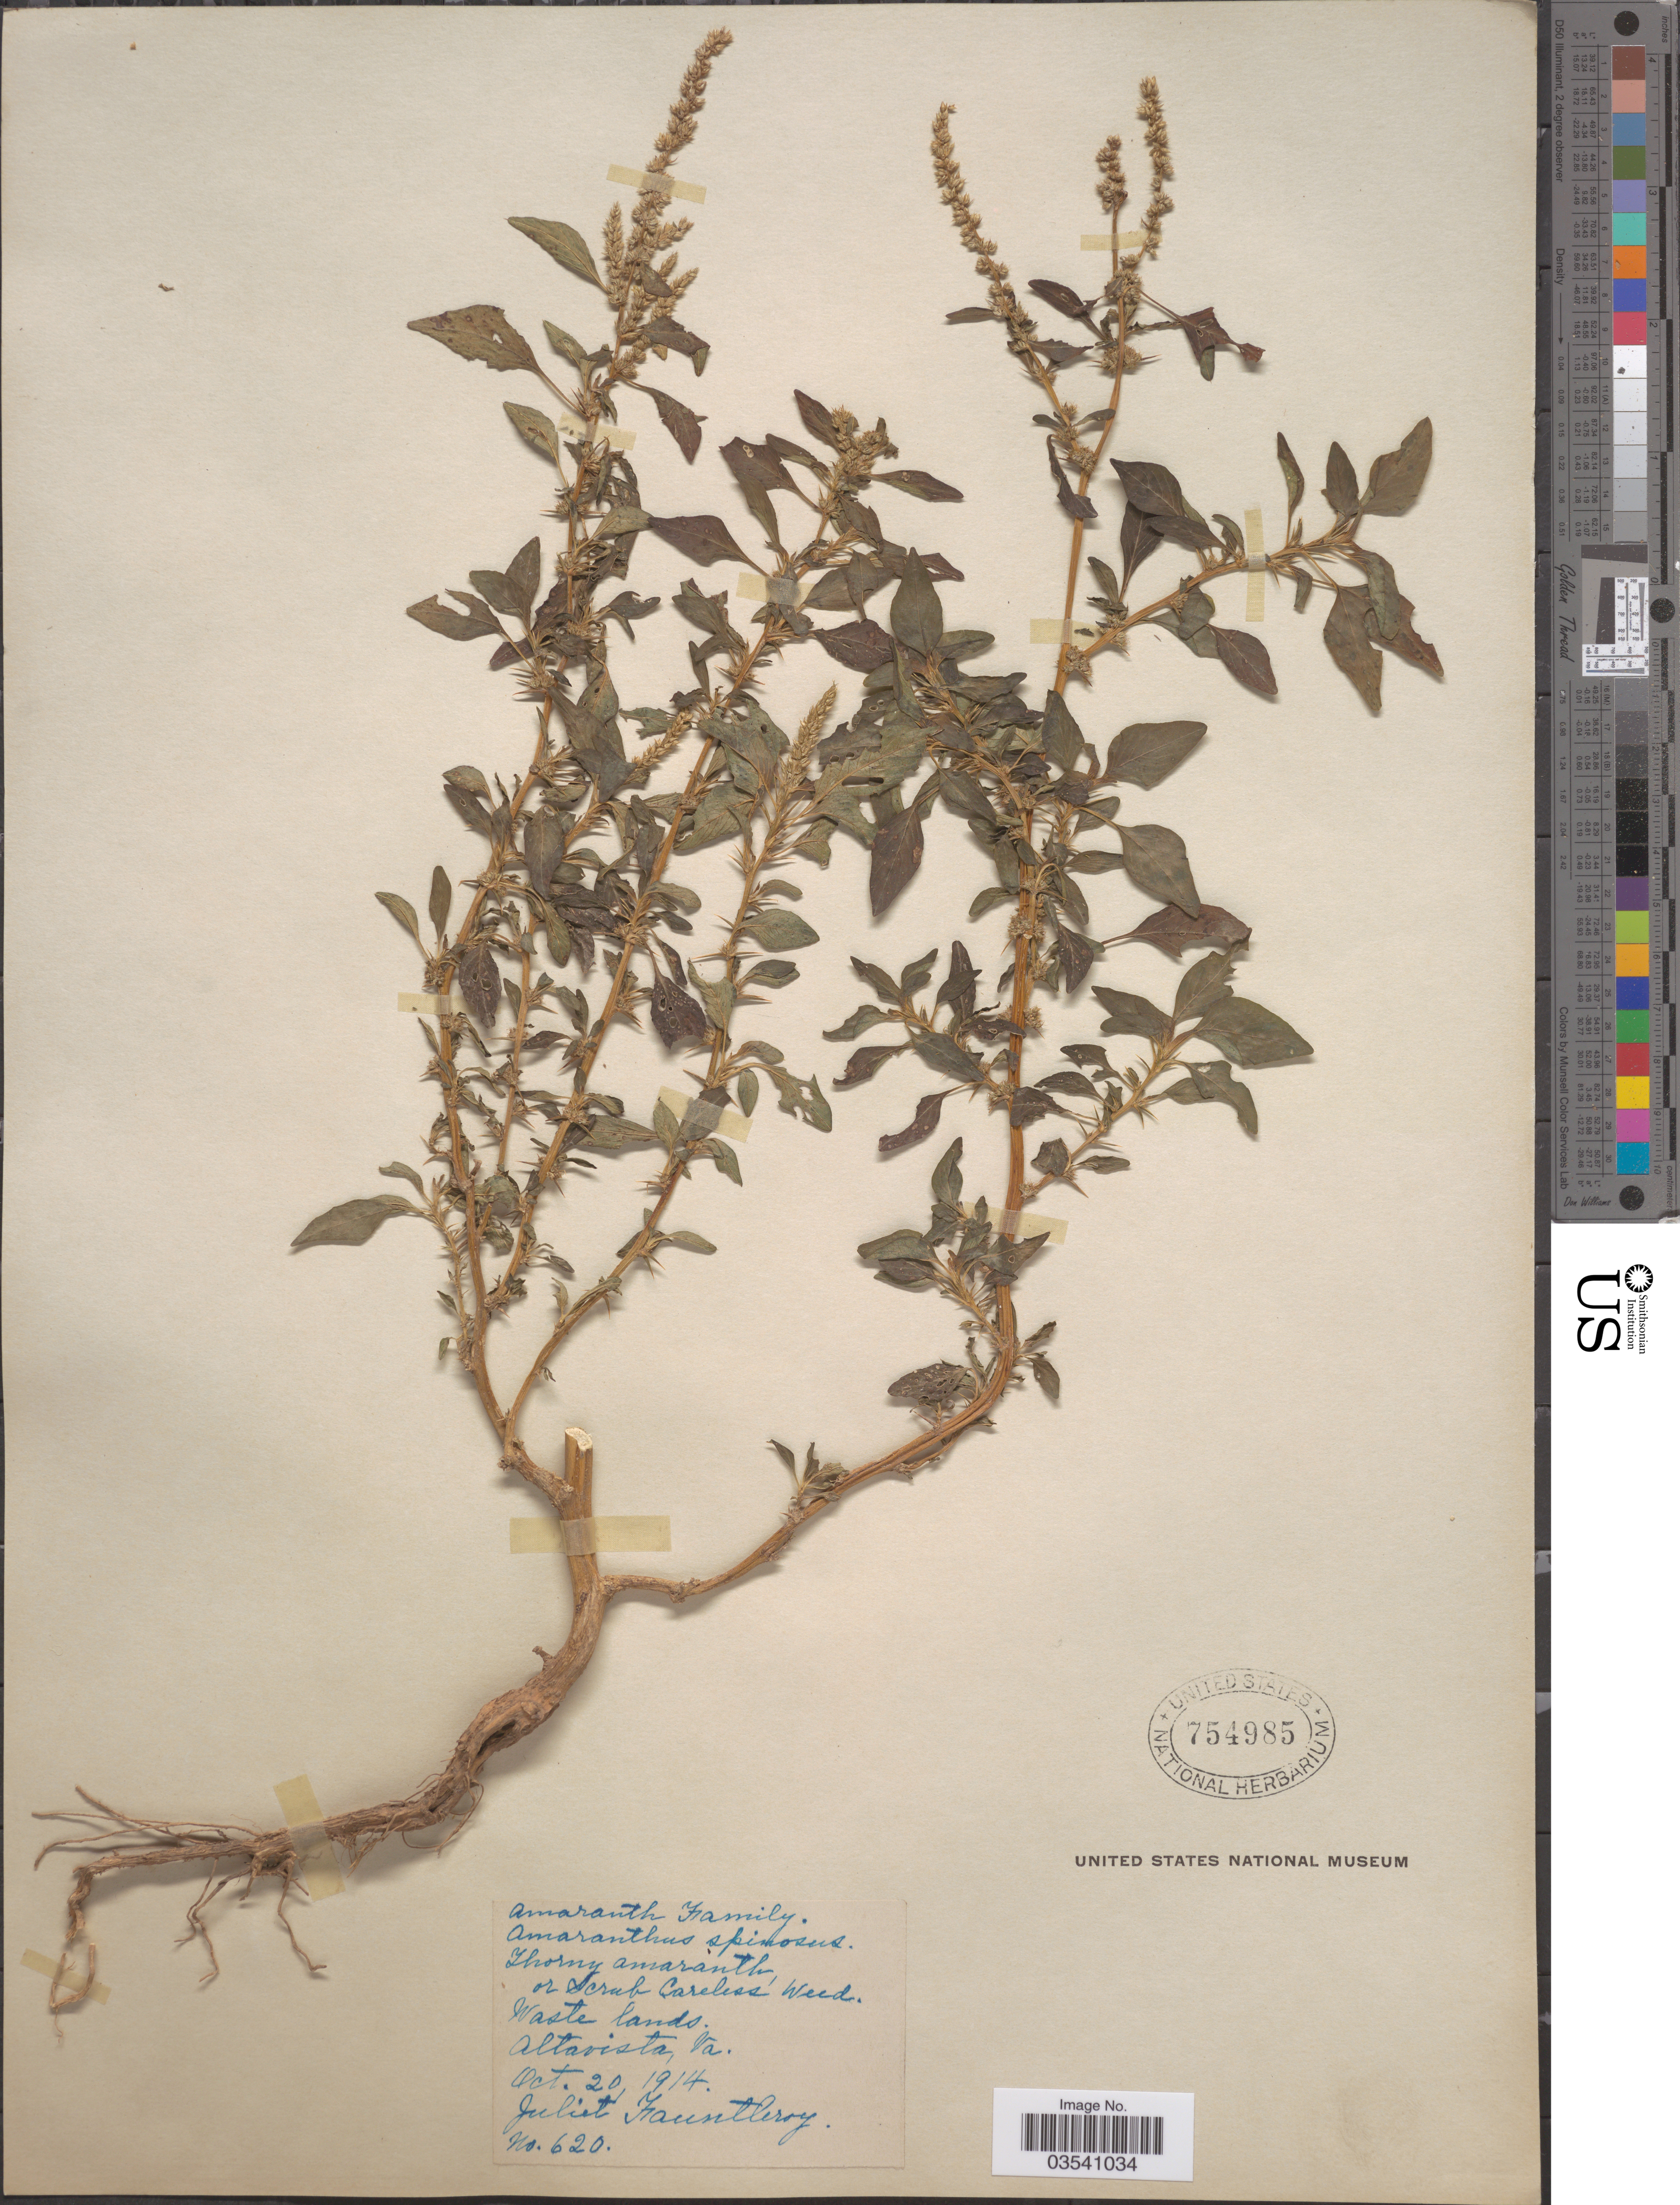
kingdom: Plantae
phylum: Tracheophyta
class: Magnoliopsida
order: Caryophyllales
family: Amaranthaceae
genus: Amaranthus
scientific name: Amaranthus spinosus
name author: L.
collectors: J. Fauntleroy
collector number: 620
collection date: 1914-10-20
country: United States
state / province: Virginia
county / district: Campbell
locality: Altavista.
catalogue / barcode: US 754985